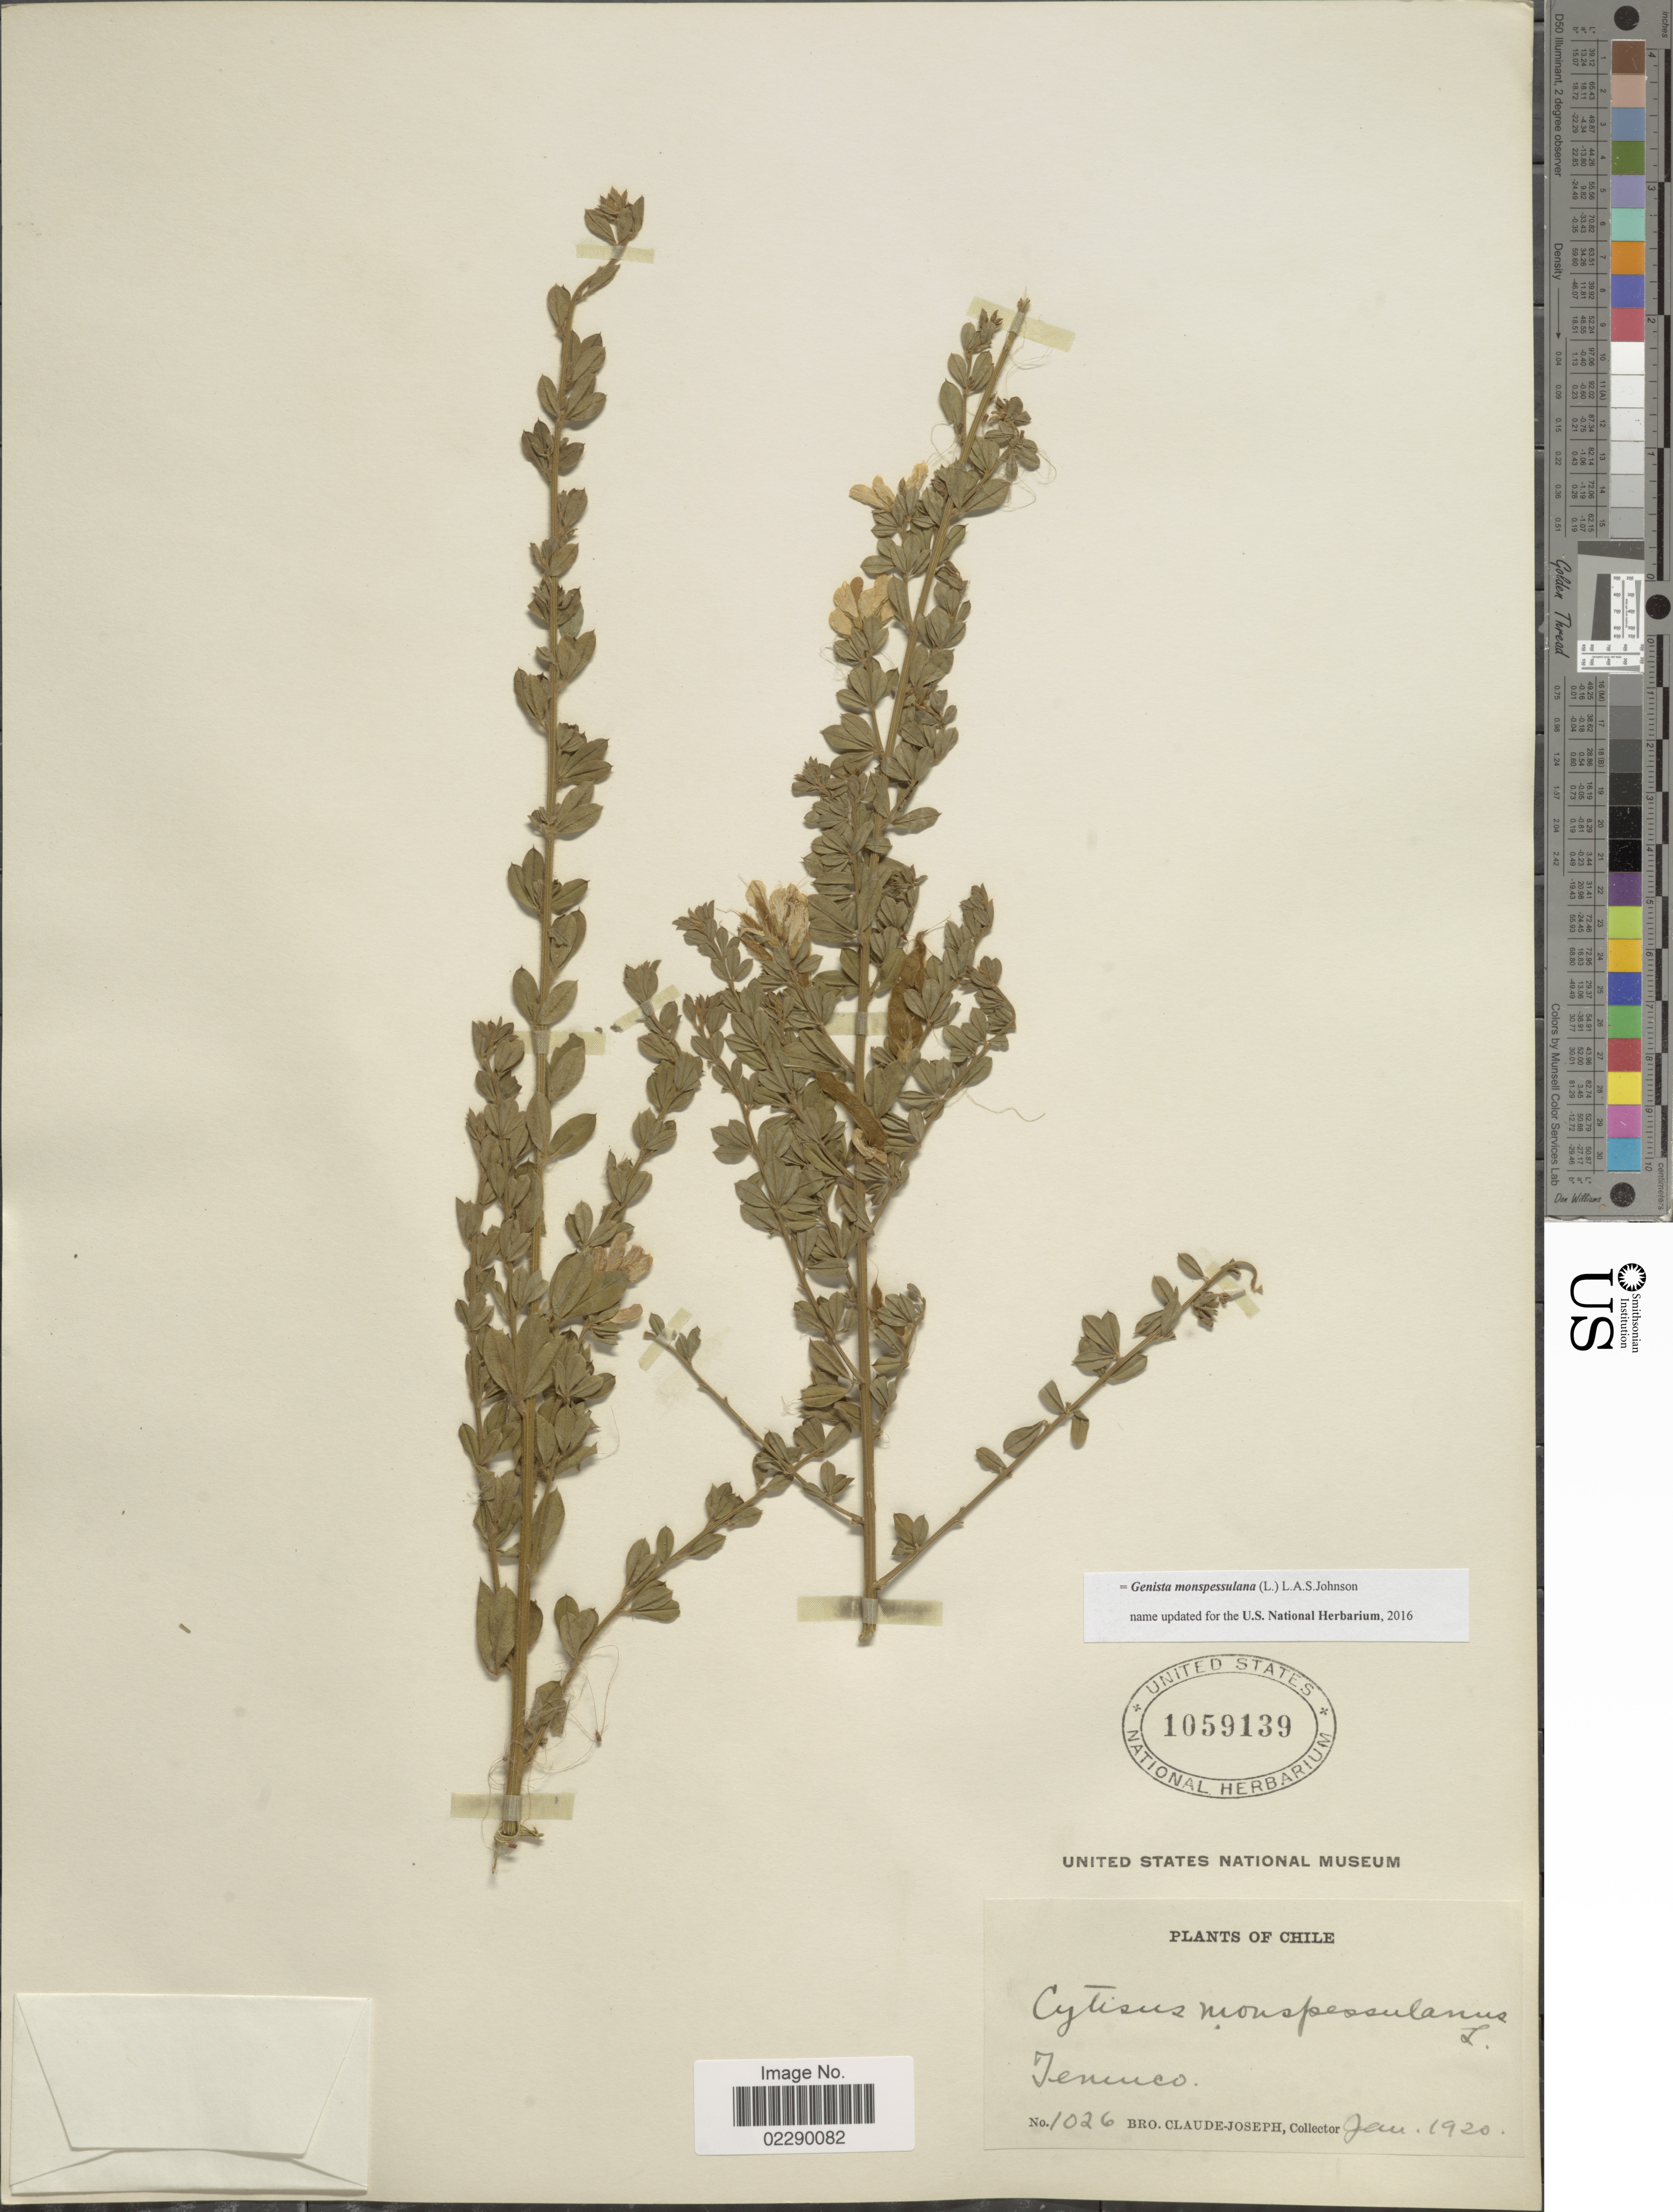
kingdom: Plantae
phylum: Tracheophyta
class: Magnoliopsida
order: Fabales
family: Fabaceae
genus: Genista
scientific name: Genista monspessulana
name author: (L.) L.A.S. Johnson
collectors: Bro. Claude-Joseph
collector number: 1026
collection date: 1920-01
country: Chile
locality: Temuco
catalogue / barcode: US 1059139